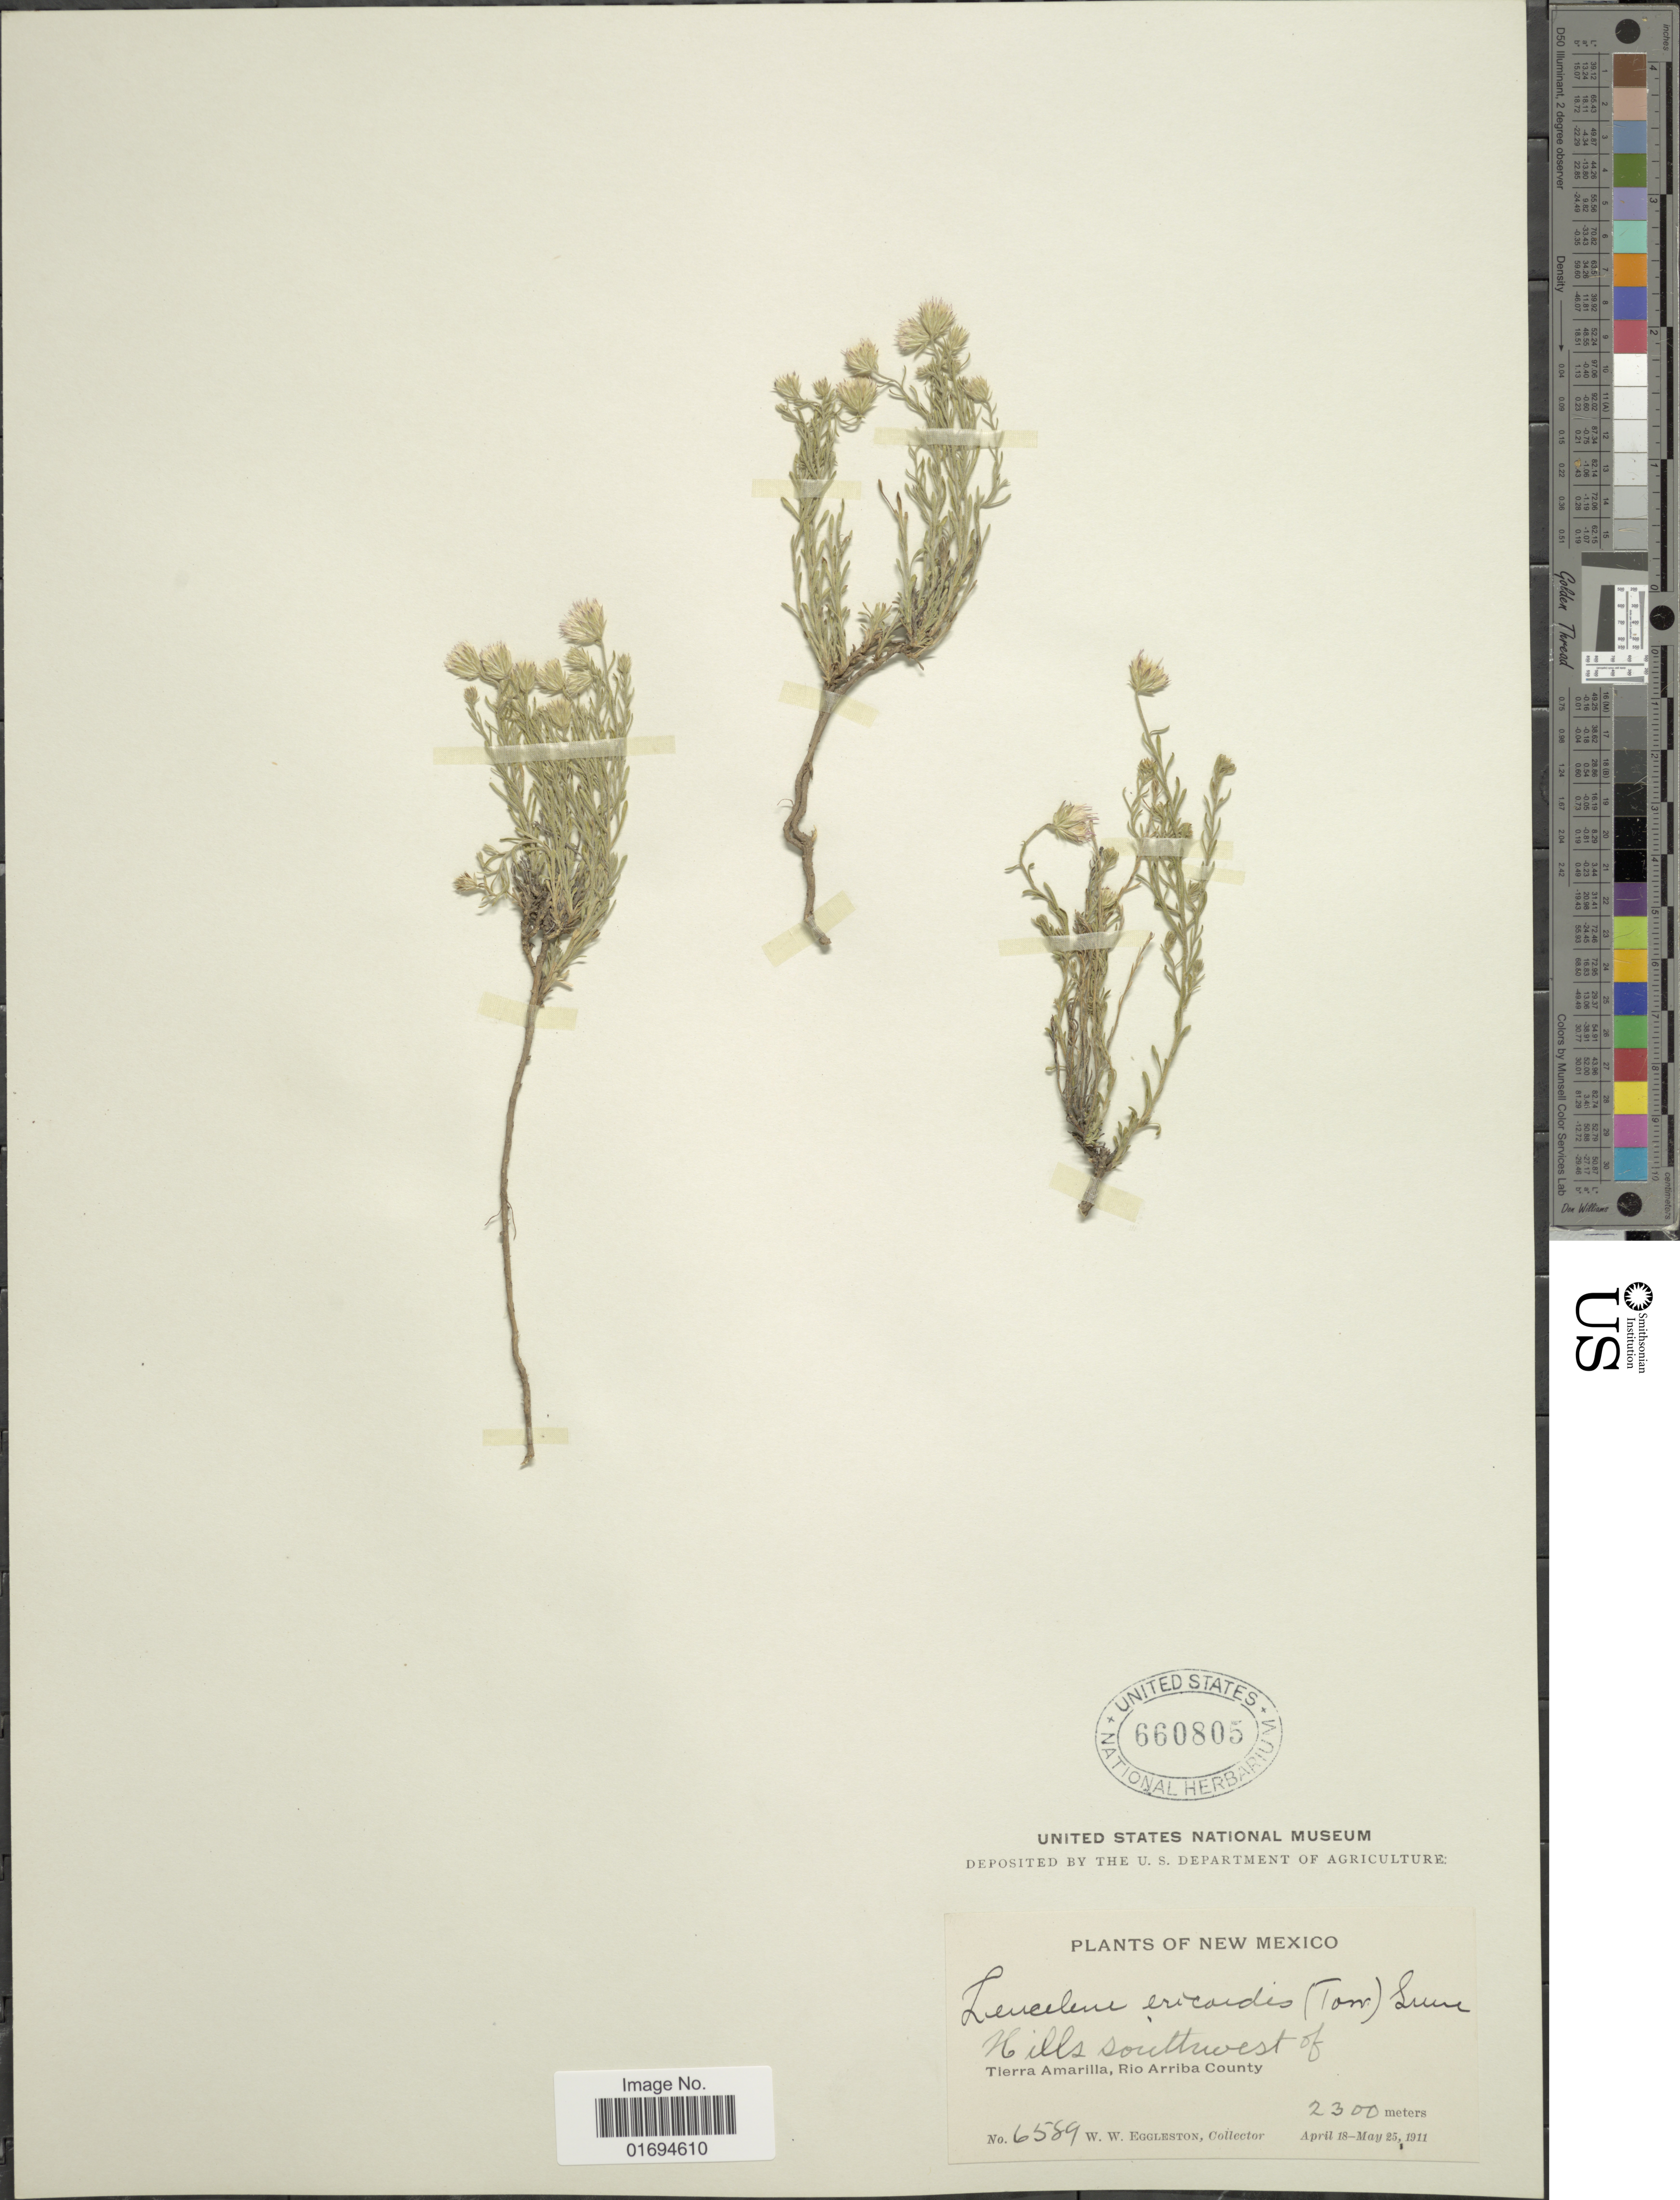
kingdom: Plantae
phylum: Tracheophyta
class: Magnoliopsida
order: Asterales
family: Asteraceae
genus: Chaetopappa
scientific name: Chaetopappa ericoides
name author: (Torr.) G.L. Nesom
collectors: W. W. Eggleston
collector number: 6589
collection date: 1911-04-18/1911-05-25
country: United States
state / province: New Mexico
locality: Hills Southwest of Tierra Amarilla, Rio Arriba County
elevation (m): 2300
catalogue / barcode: US 660805